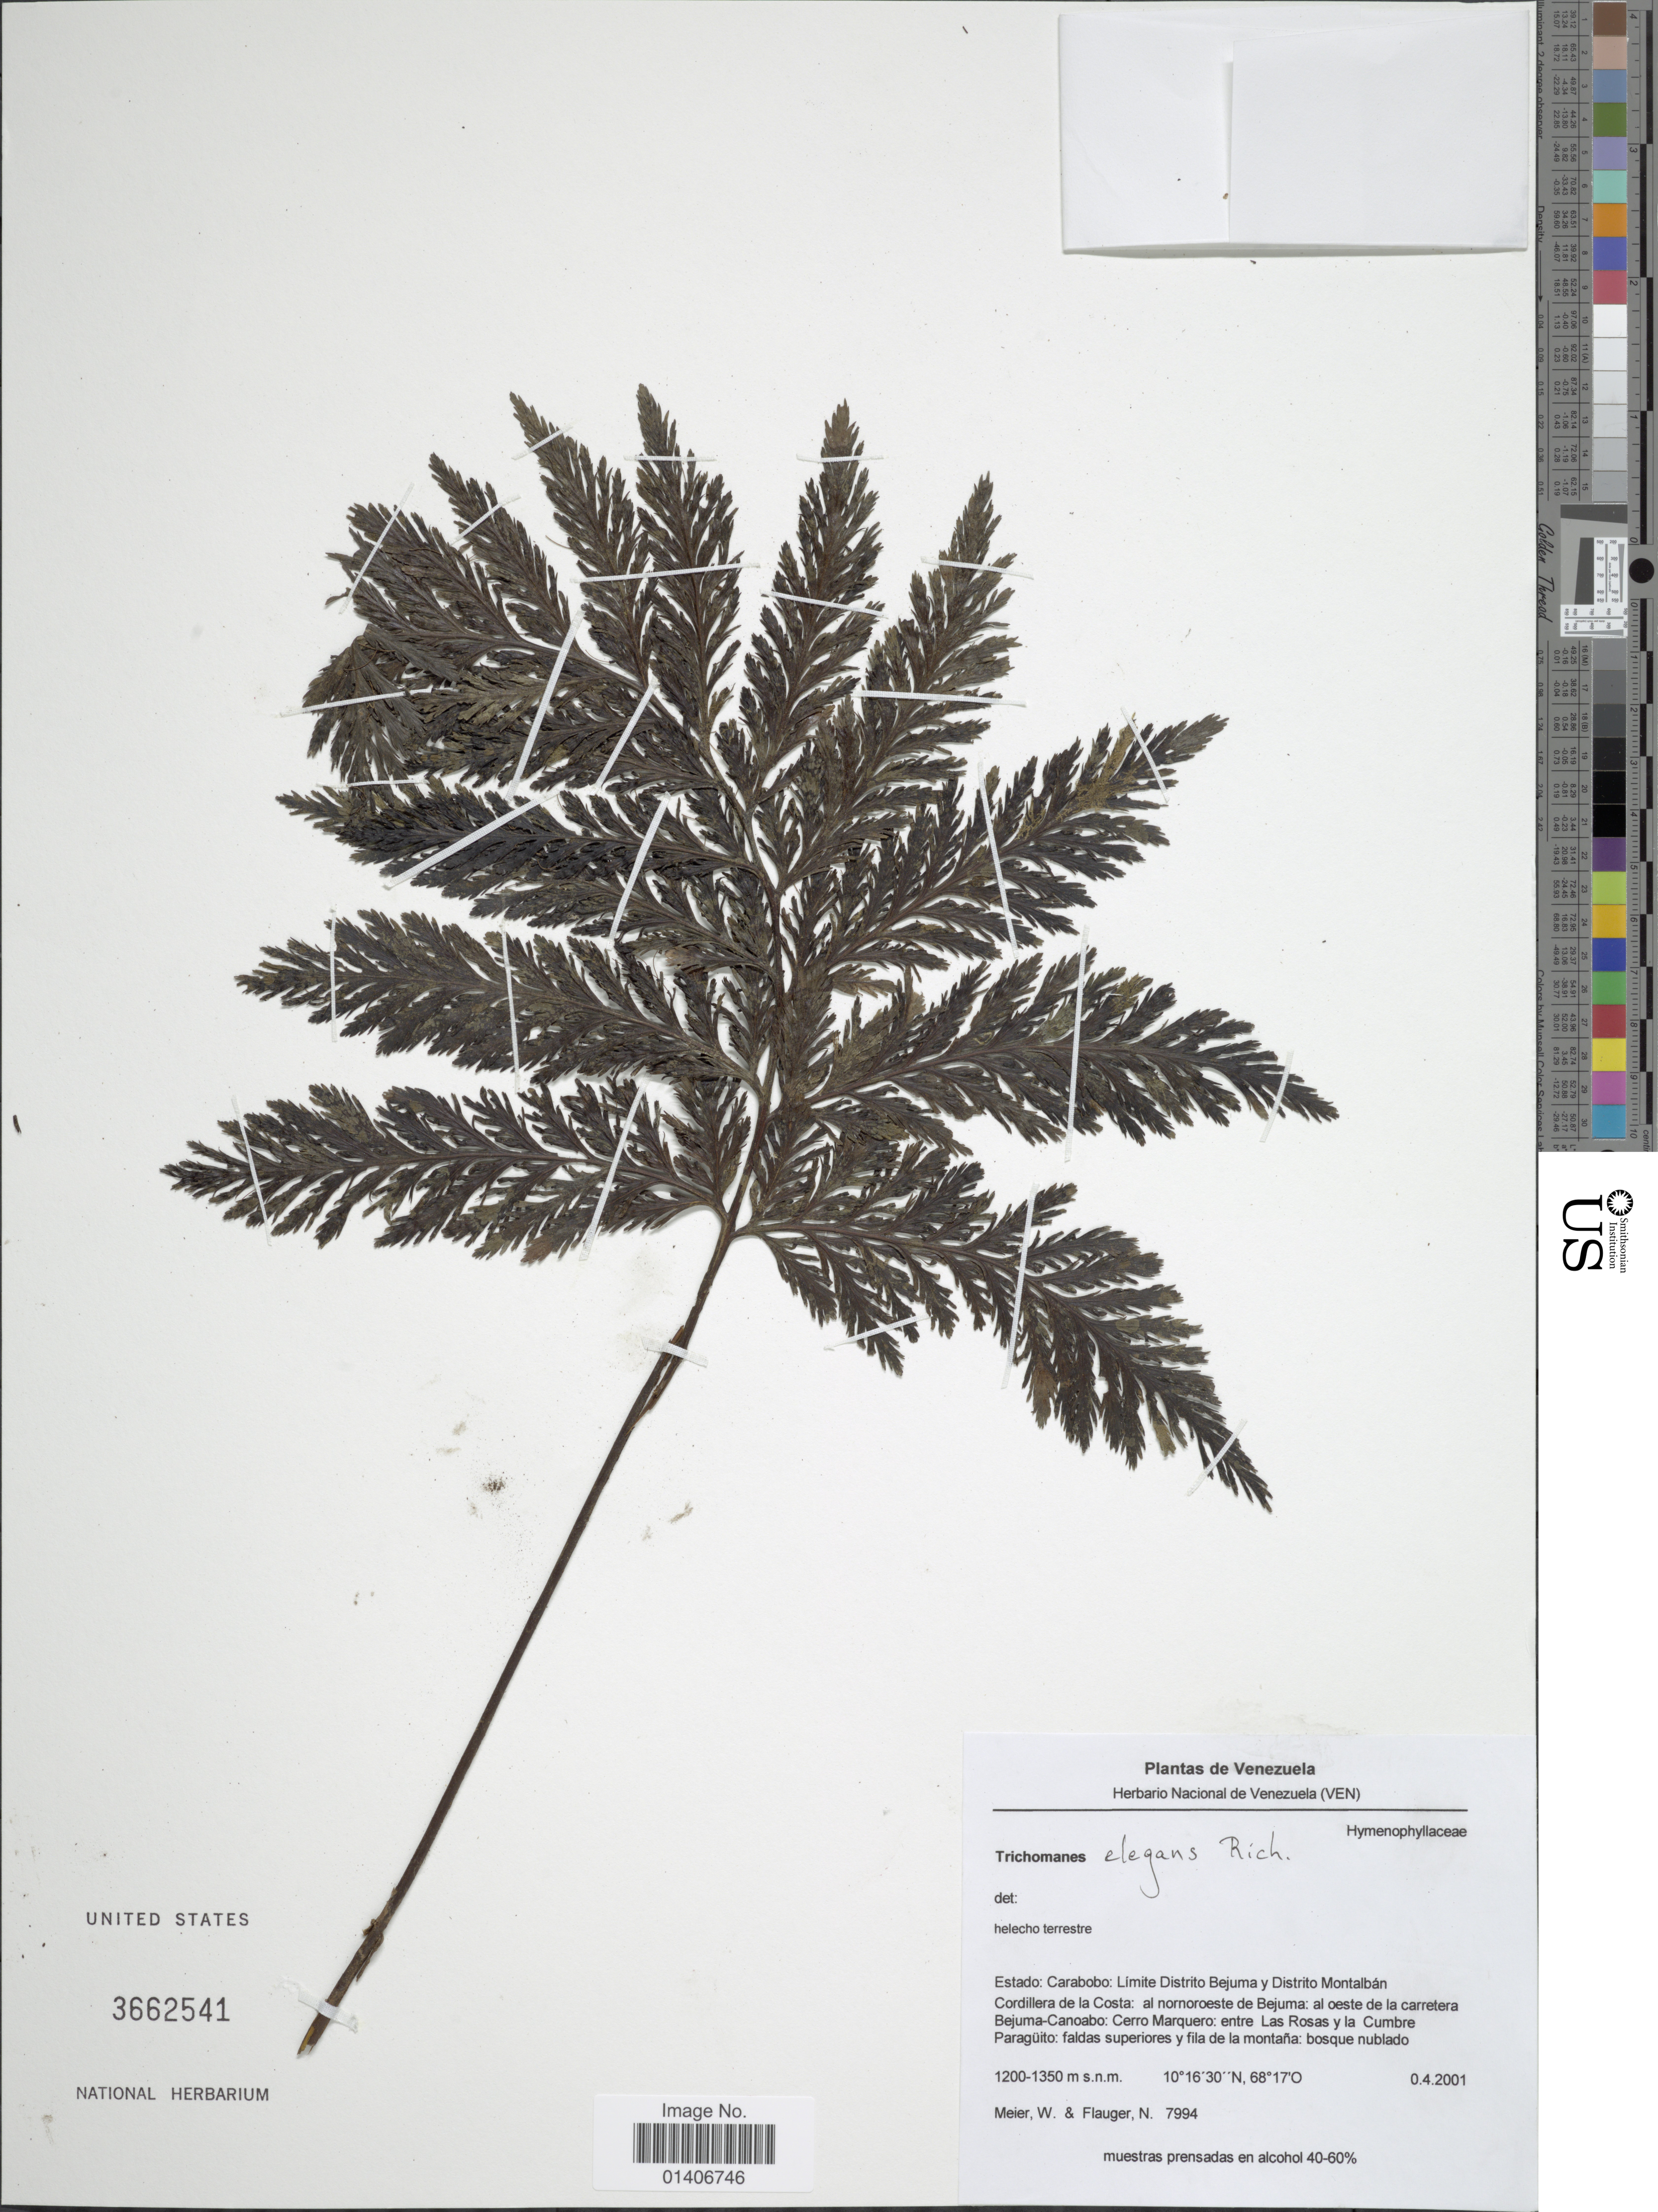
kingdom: Plantae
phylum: Tracheophyta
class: Polypodiopsida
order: Hymenophyllales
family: Hymenophyllaceae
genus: Abrodictyum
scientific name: Abrodictyum rigidum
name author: (Sw.) Ebihara & Dubuisson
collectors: W. Meier & N. Flauger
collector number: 7994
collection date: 2001-04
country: Venezuela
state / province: Carabobo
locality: Limite Distrito Bejuma y Distrito Montalbán Cordillera de la Costa: al nornoroeste de Bejuma: al oeste de la carretera Bejuma-Canoaba: Cerro Marquero: entre Las Rosas y la Cunbre Paraggüito: faldas superiores y fila de la montaña: bosque nubiado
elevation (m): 1200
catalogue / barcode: US 3662541